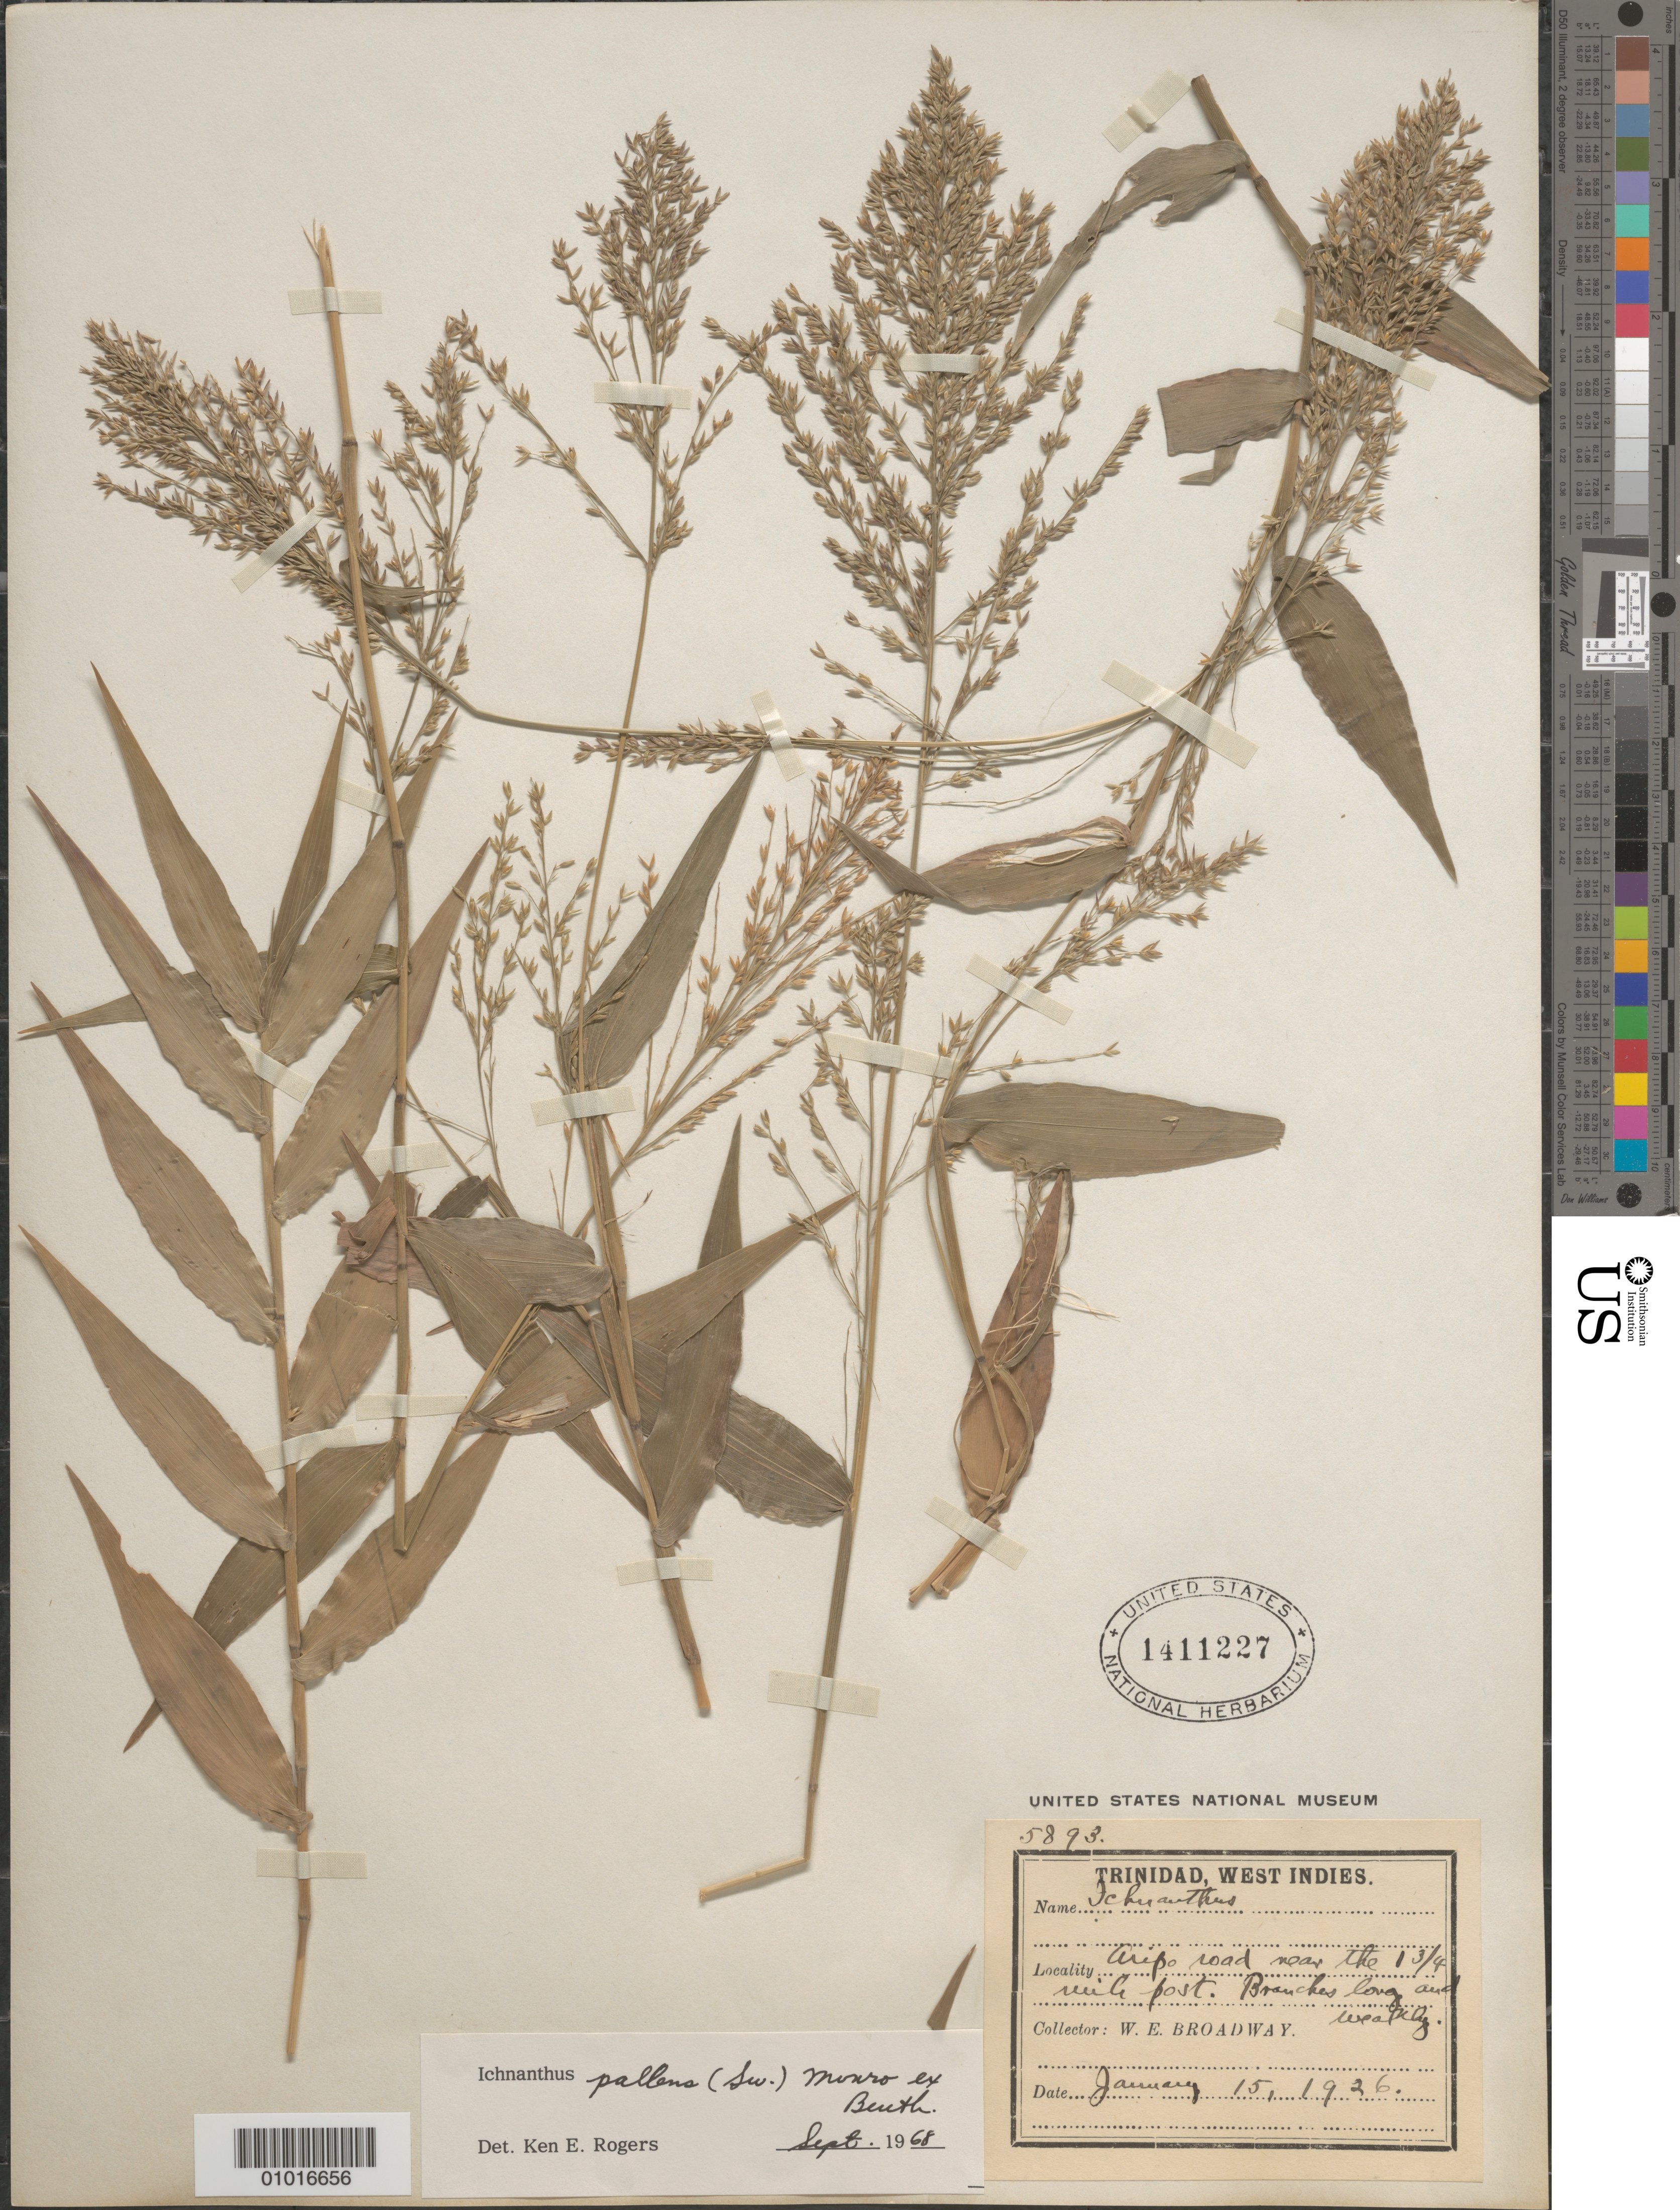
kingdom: Plantae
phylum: Tracheophyta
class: Liliopsida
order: Poales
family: Poaceae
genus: Ichnanthus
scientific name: Ichnanthus pallens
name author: (Sw.) Munro ex Benth.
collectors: W. E. Broadway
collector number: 5893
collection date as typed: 15 Jan 1926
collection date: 1926-01-15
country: Trinidad and Tobago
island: Trinidad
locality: Aripo road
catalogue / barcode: US 1411227